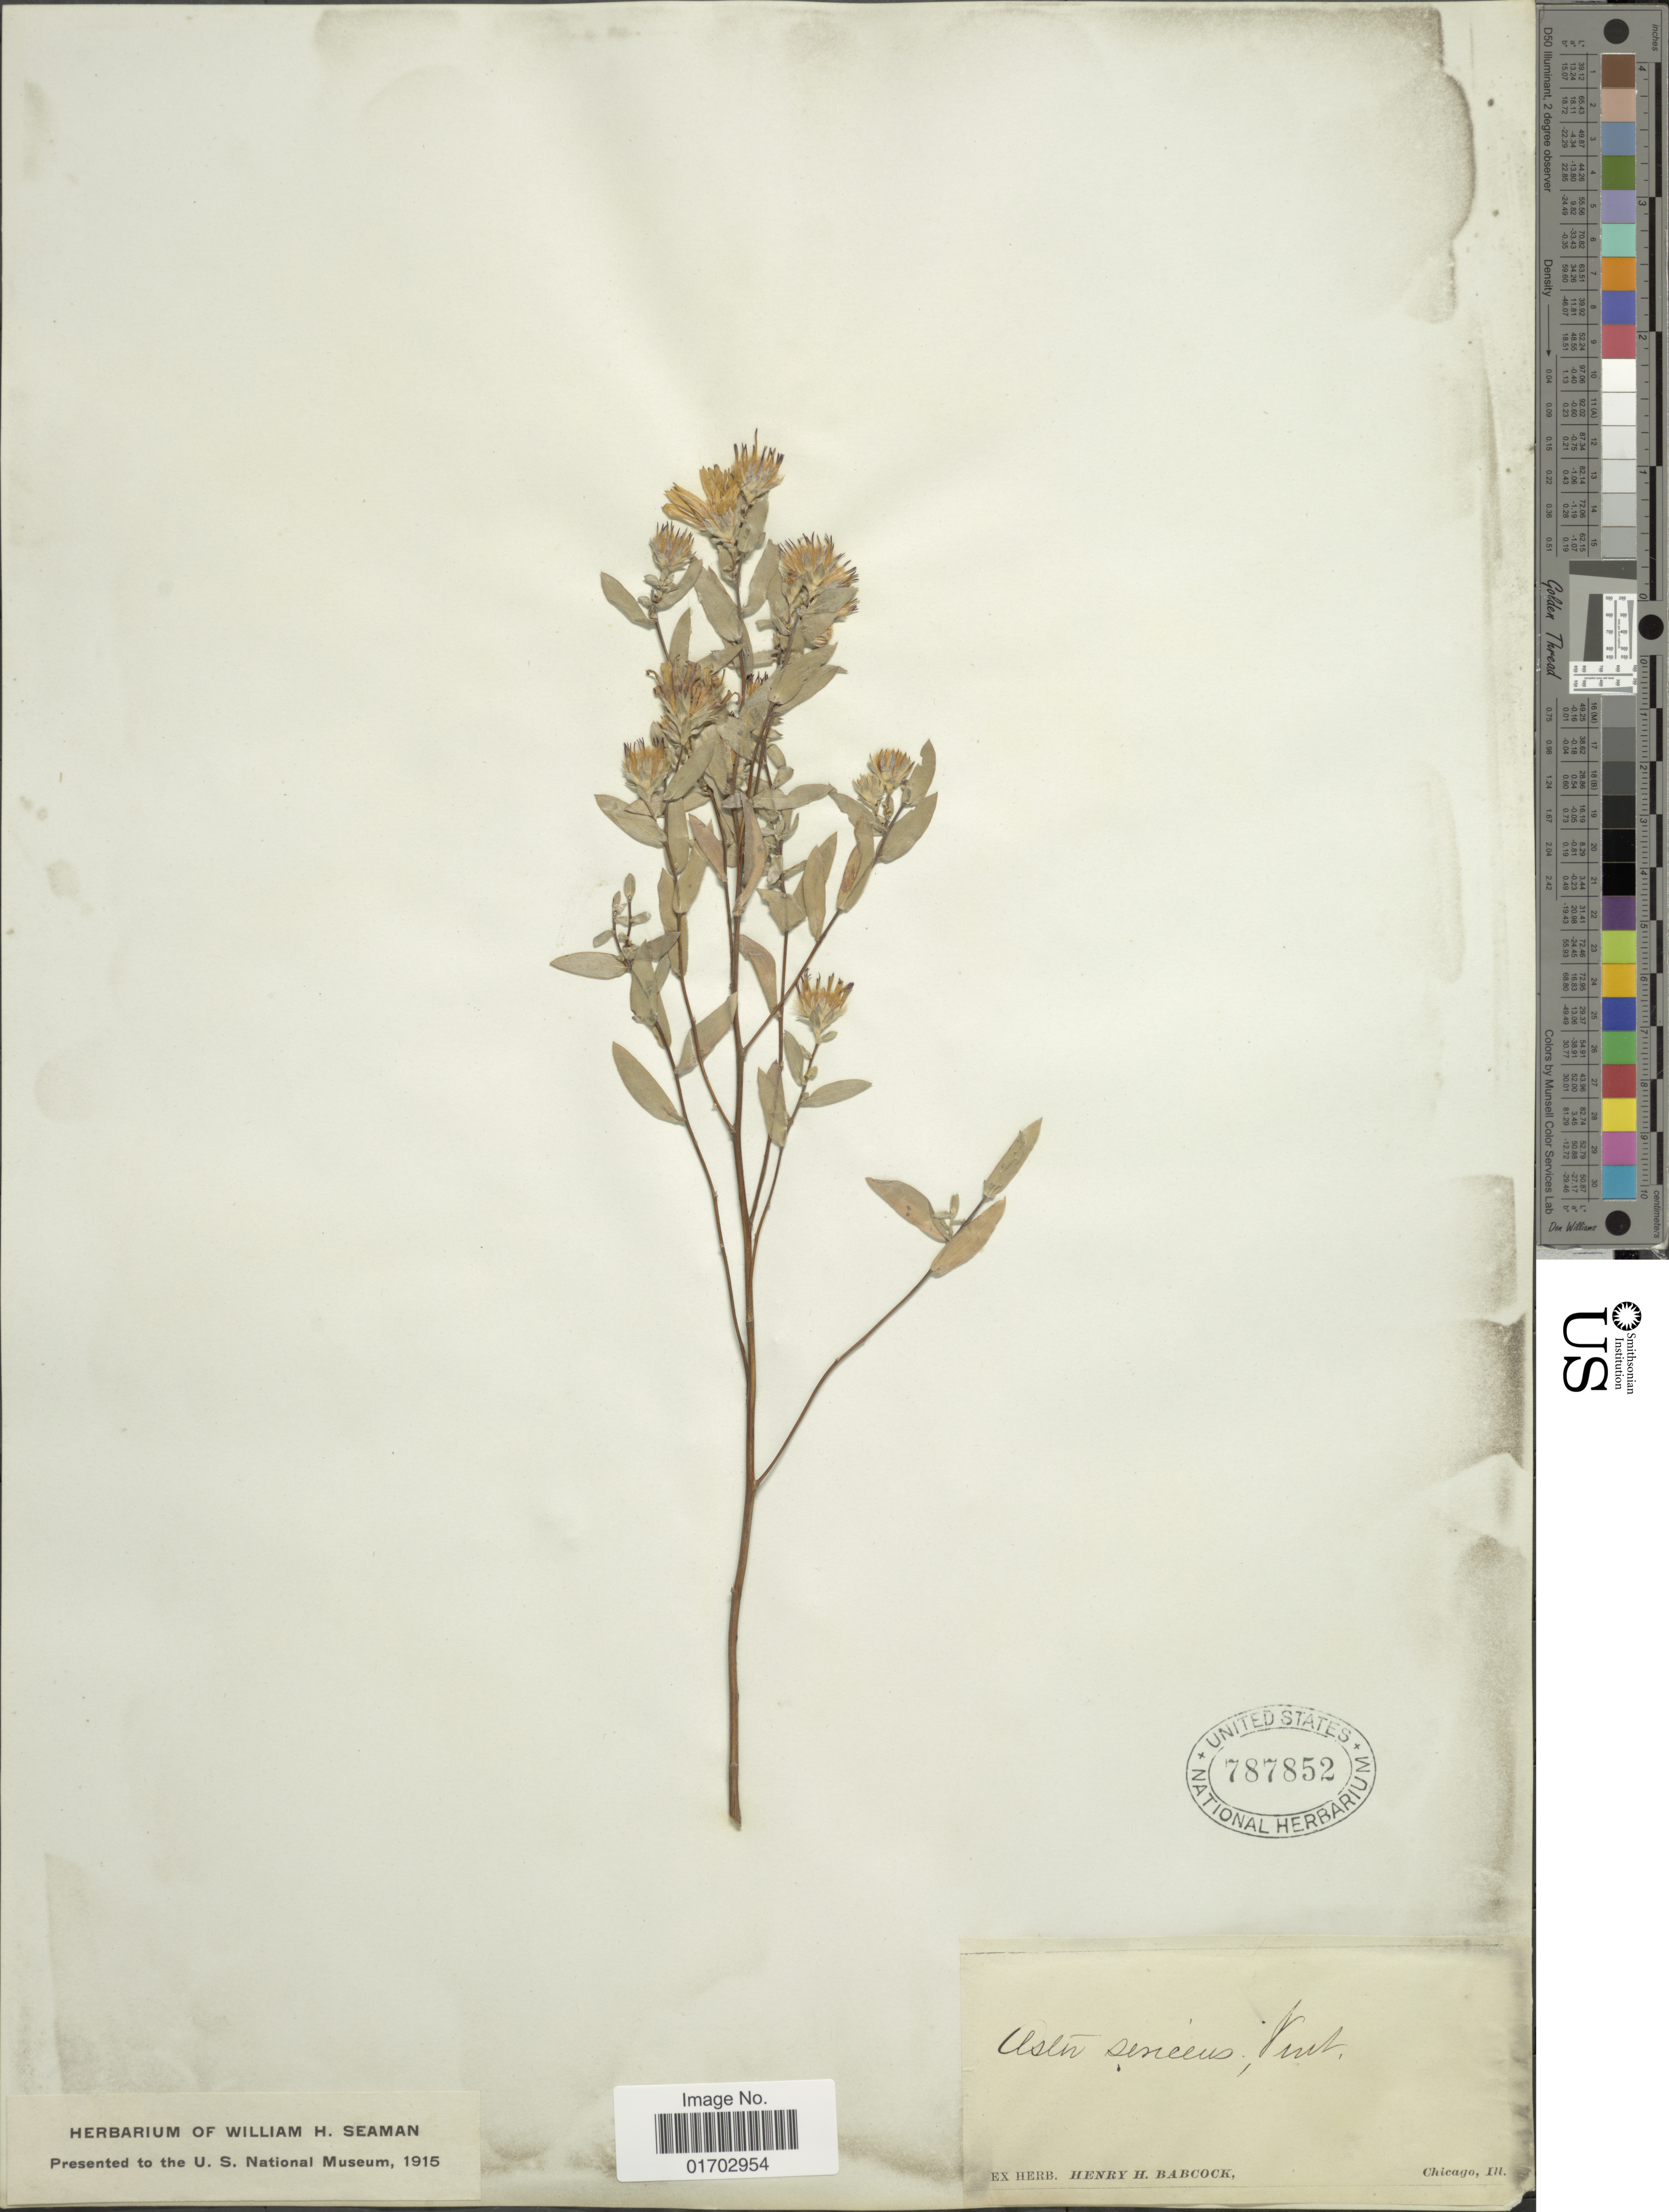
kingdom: Plantae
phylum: Tracheophyta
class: Magnoliopsida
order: Asterales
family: Asteraceae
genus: Symphyotrichum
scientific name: Symphyotrichum sericeum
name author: (Vent.) G.L. Nesom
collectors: H. Babcock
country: United States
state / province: Illinois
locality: Chicago.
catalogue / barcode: US 787852